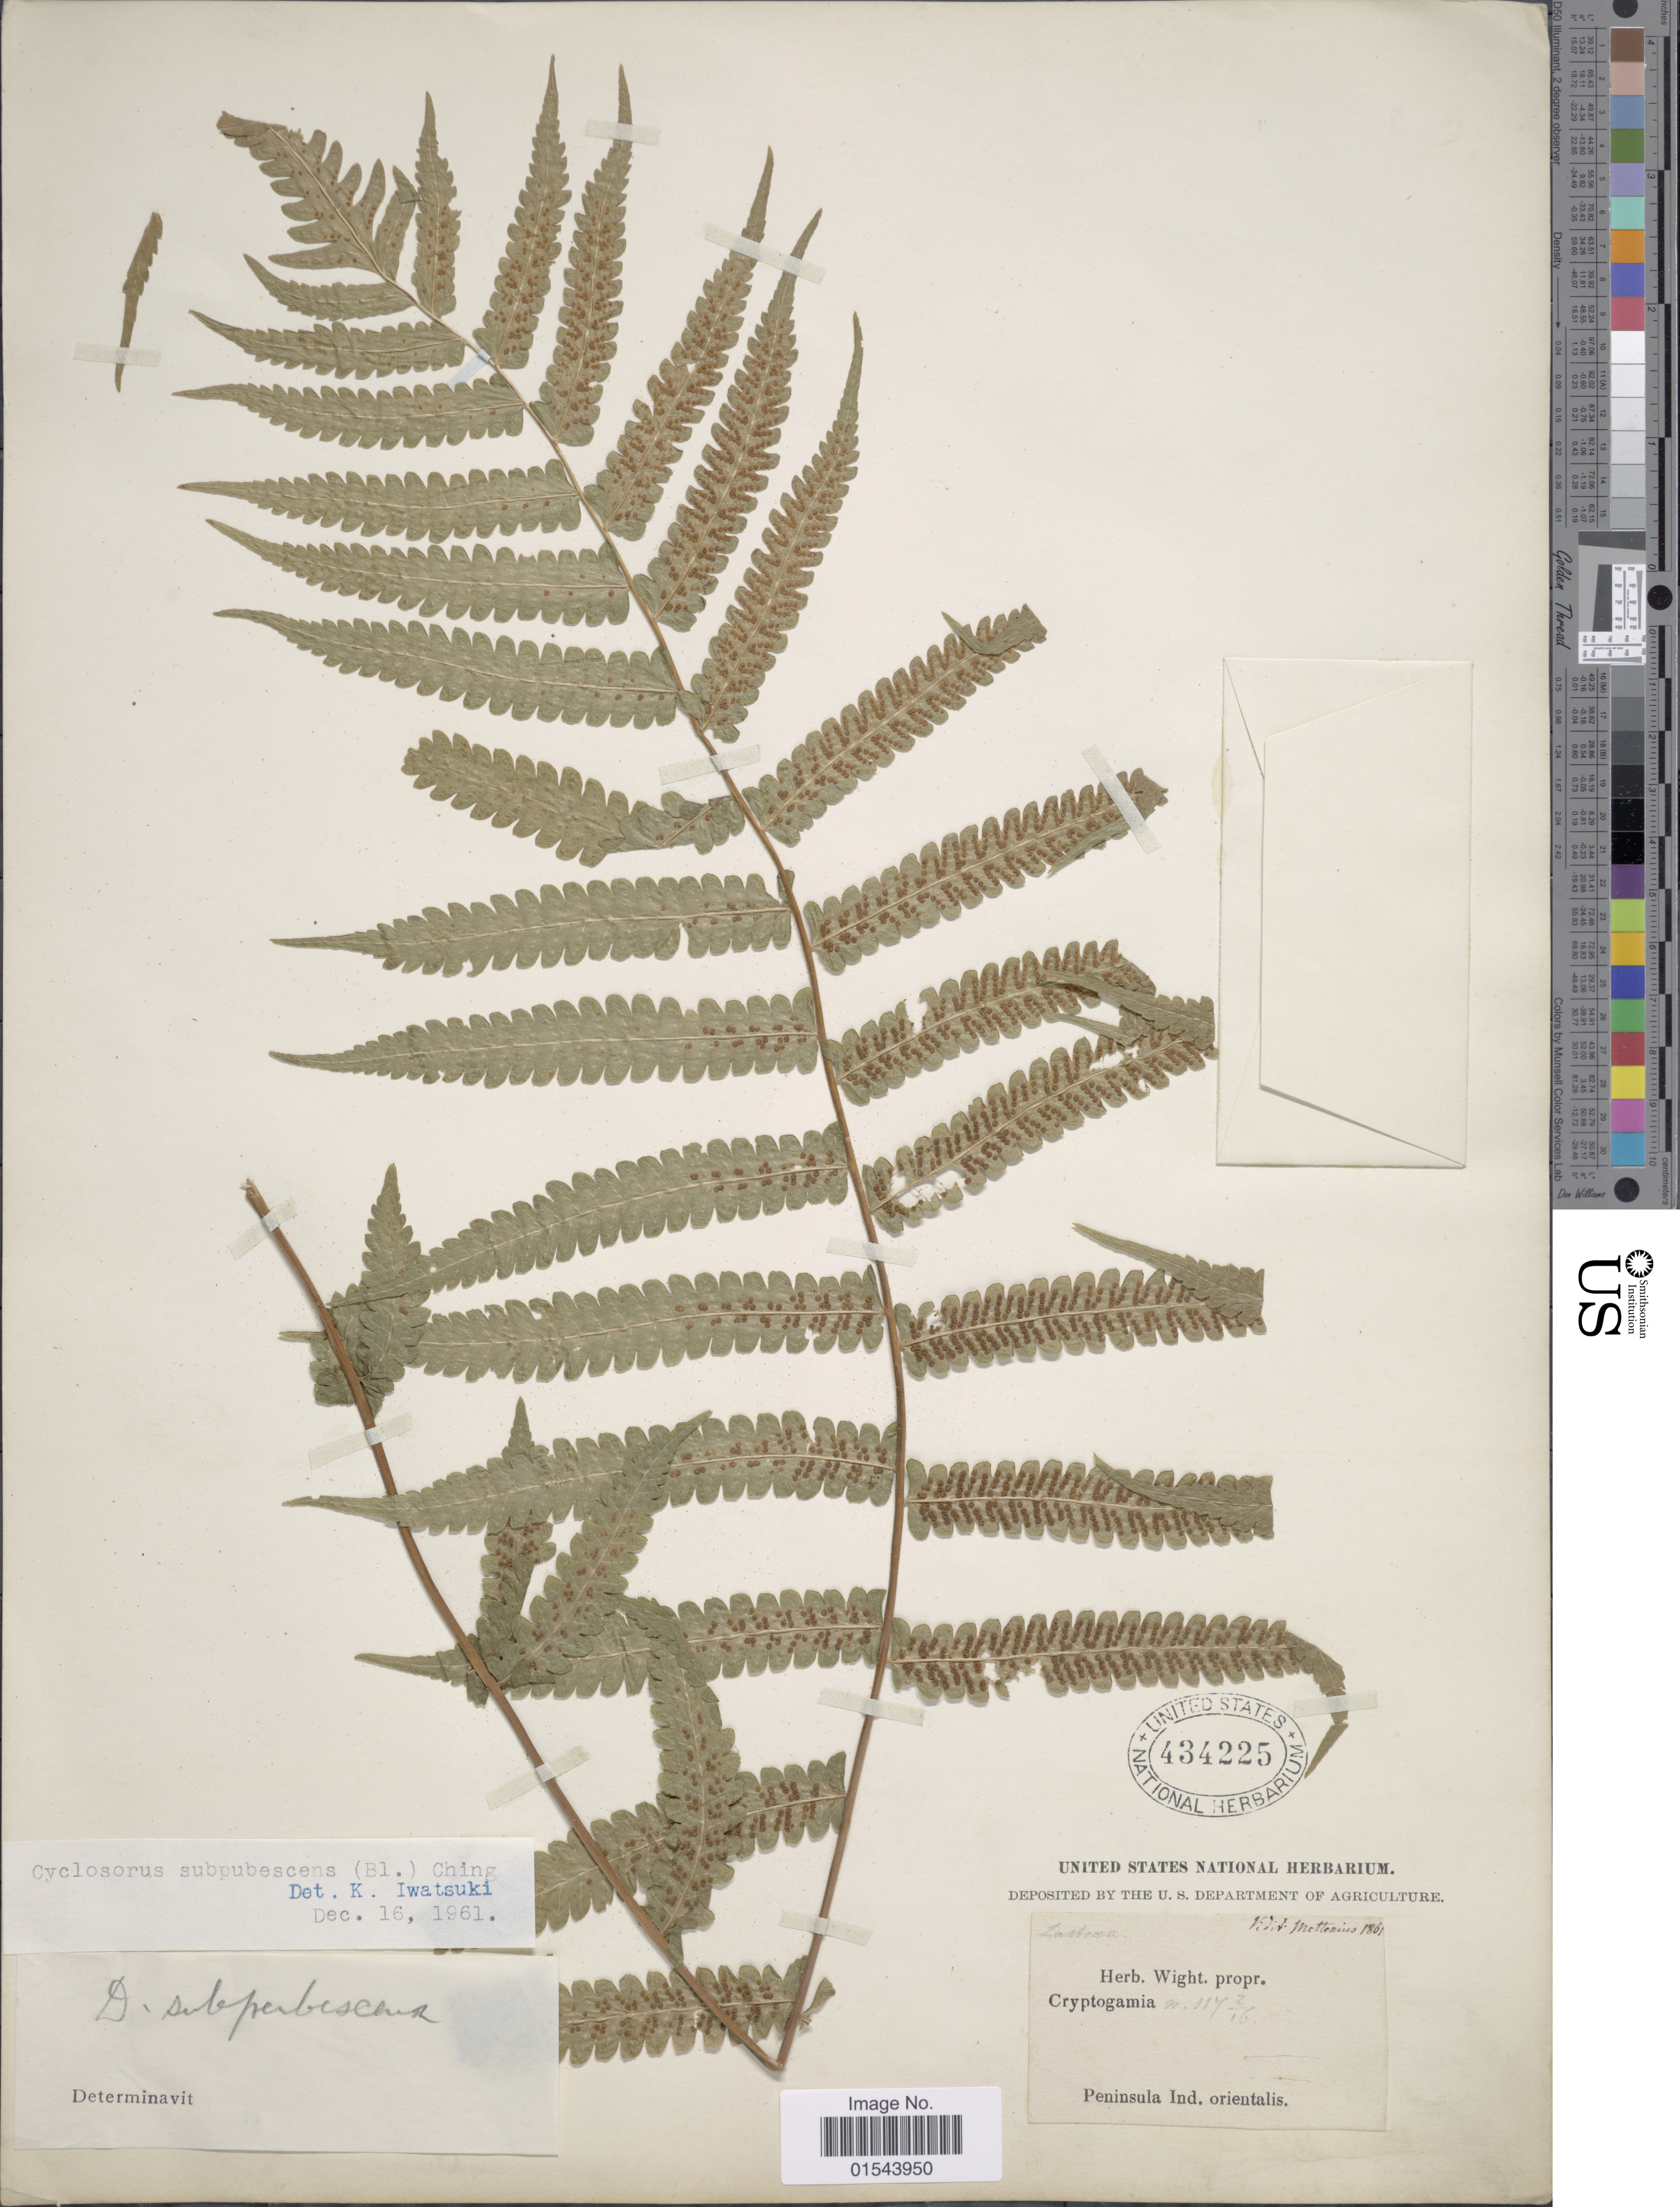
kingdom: Plantae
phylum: Tracheophyta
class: Polypodiopsida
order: Polypodiales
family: Thelypteridaceae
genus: Christella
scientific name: Christella subpubescens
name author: (Blume) Holttum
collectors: ex Herb. Wight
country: India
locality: Peninsula Ind. orientalis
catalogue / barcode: US 434225